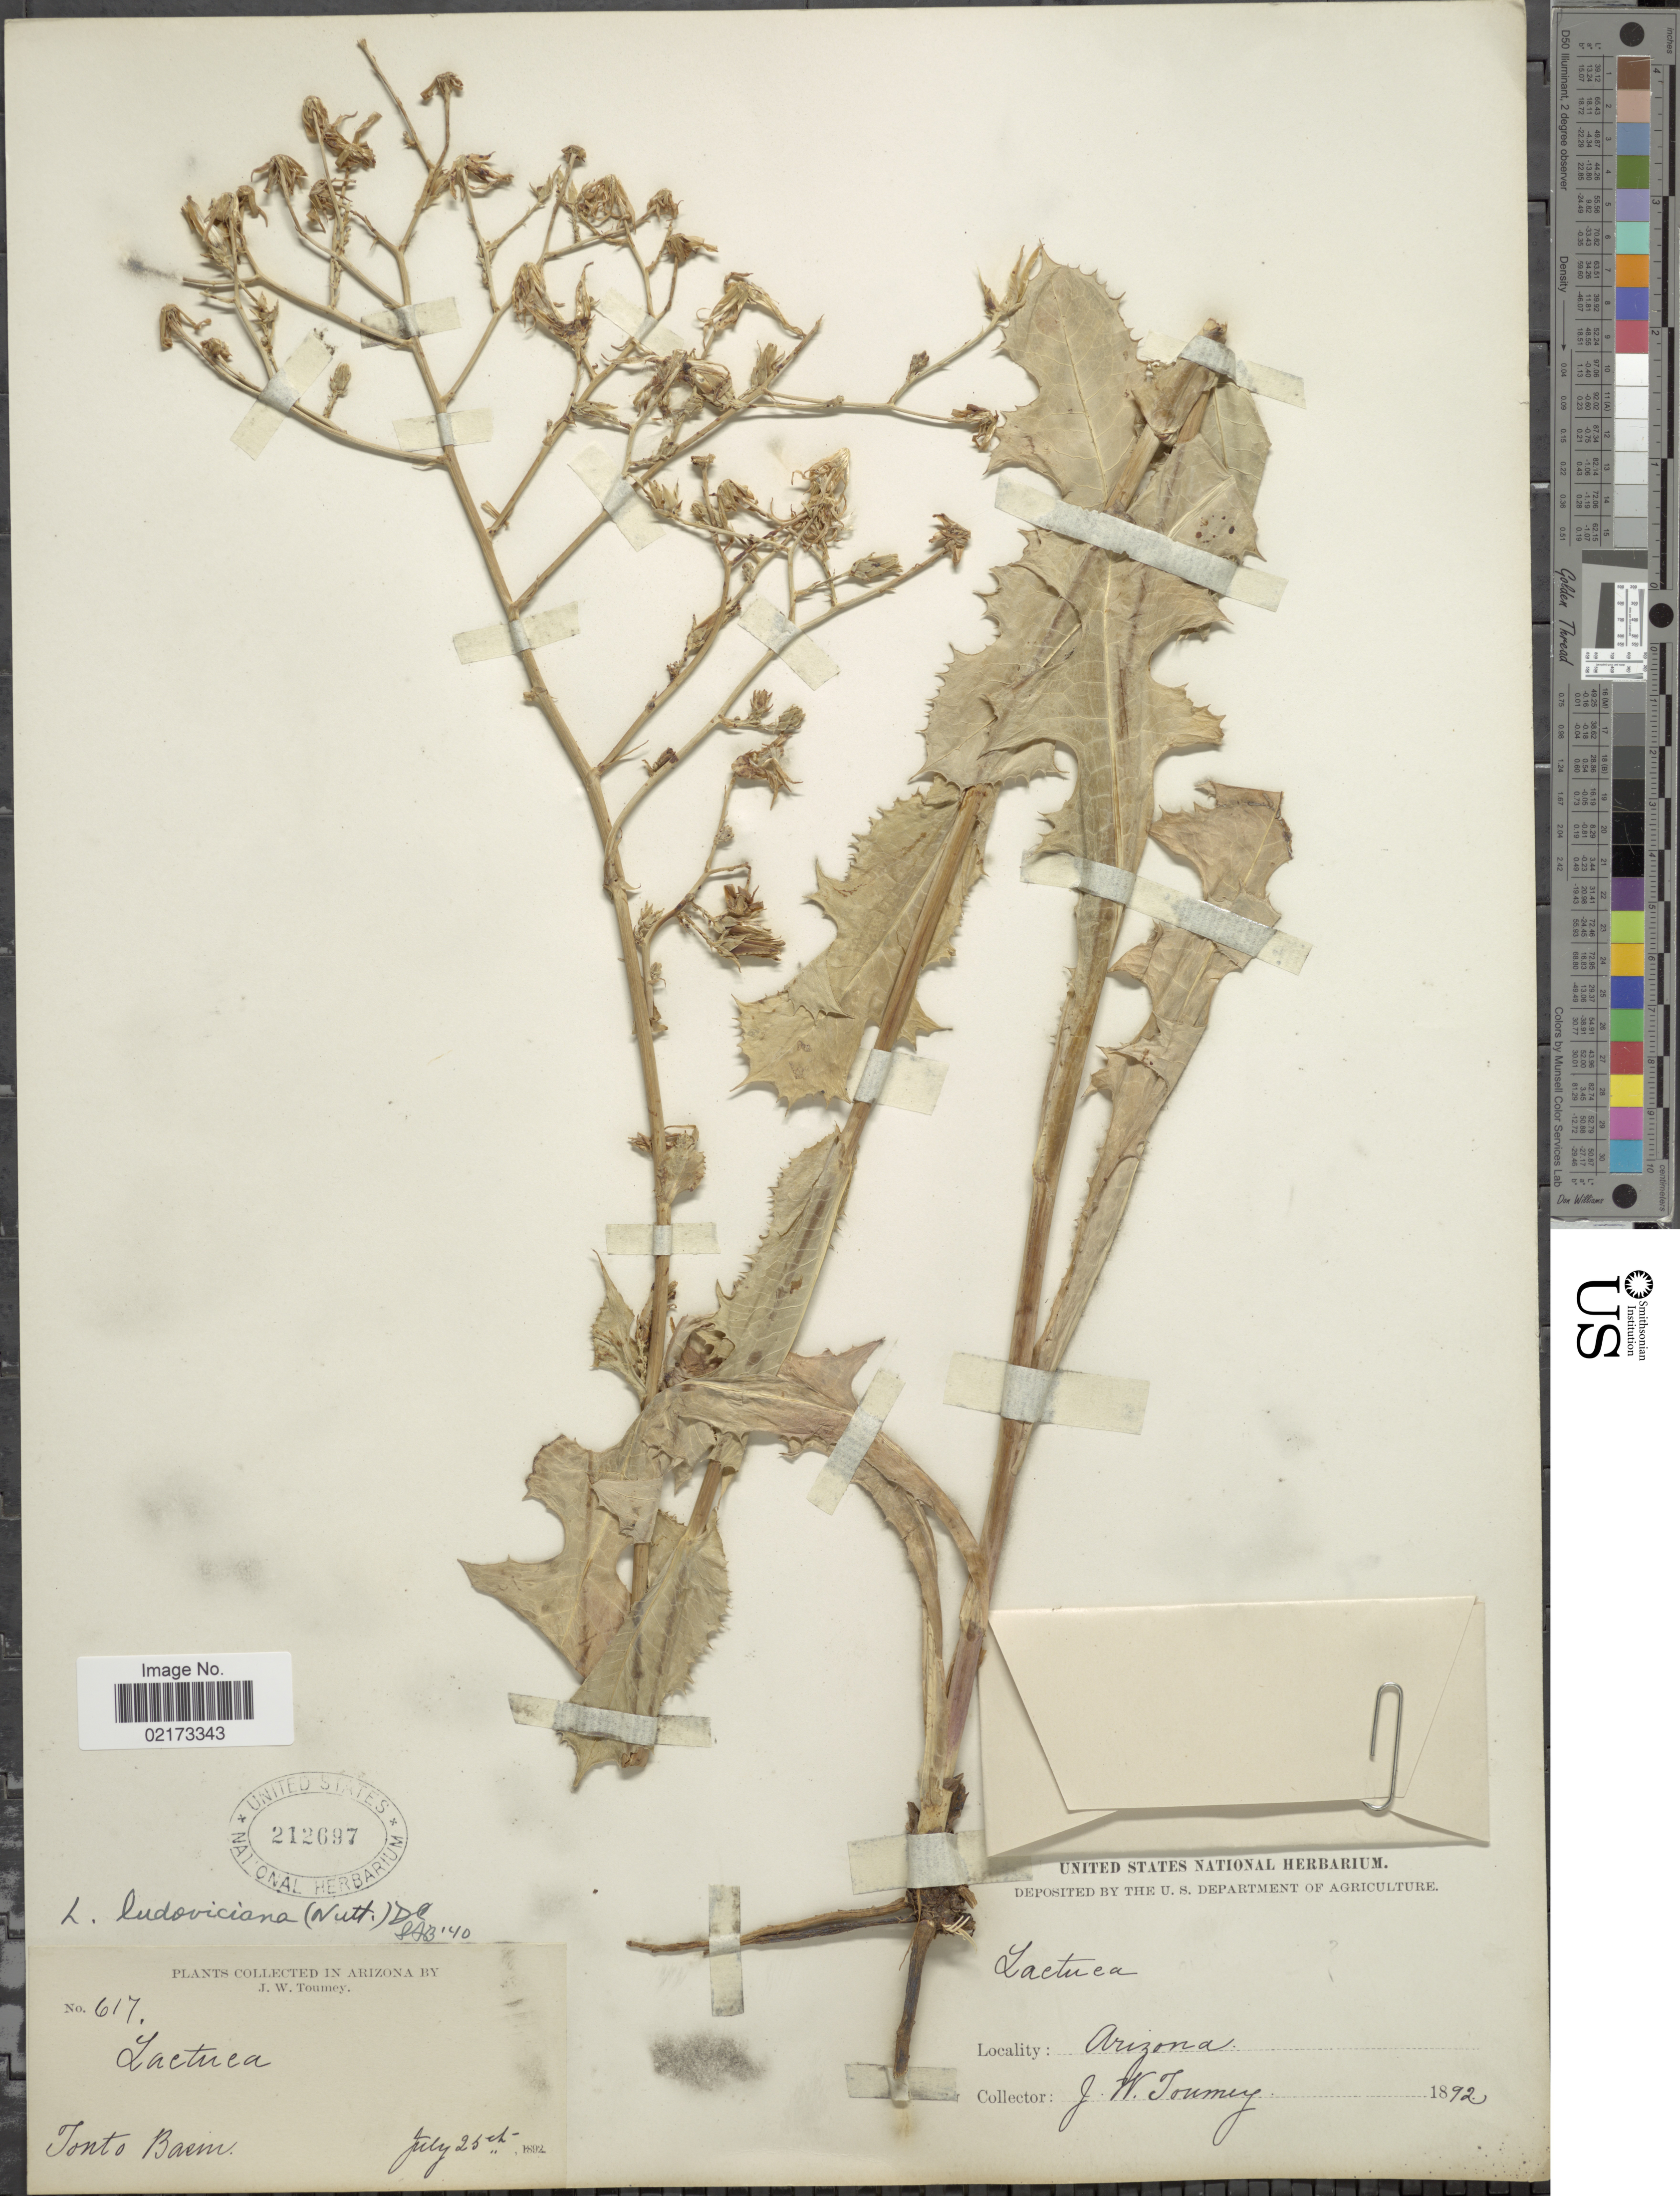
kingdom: Plantae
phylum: Tracheophyta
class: Magnoliopsida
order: Asterales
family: Asteraceae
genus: Lactuca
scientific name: Lactuca ludoviciana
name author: (Nutt.) Riddell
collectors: J. W. Toumey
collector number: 617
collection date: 1892-07-25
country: United States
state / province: Arizona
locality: Tonto Basin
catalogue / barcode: US 212697